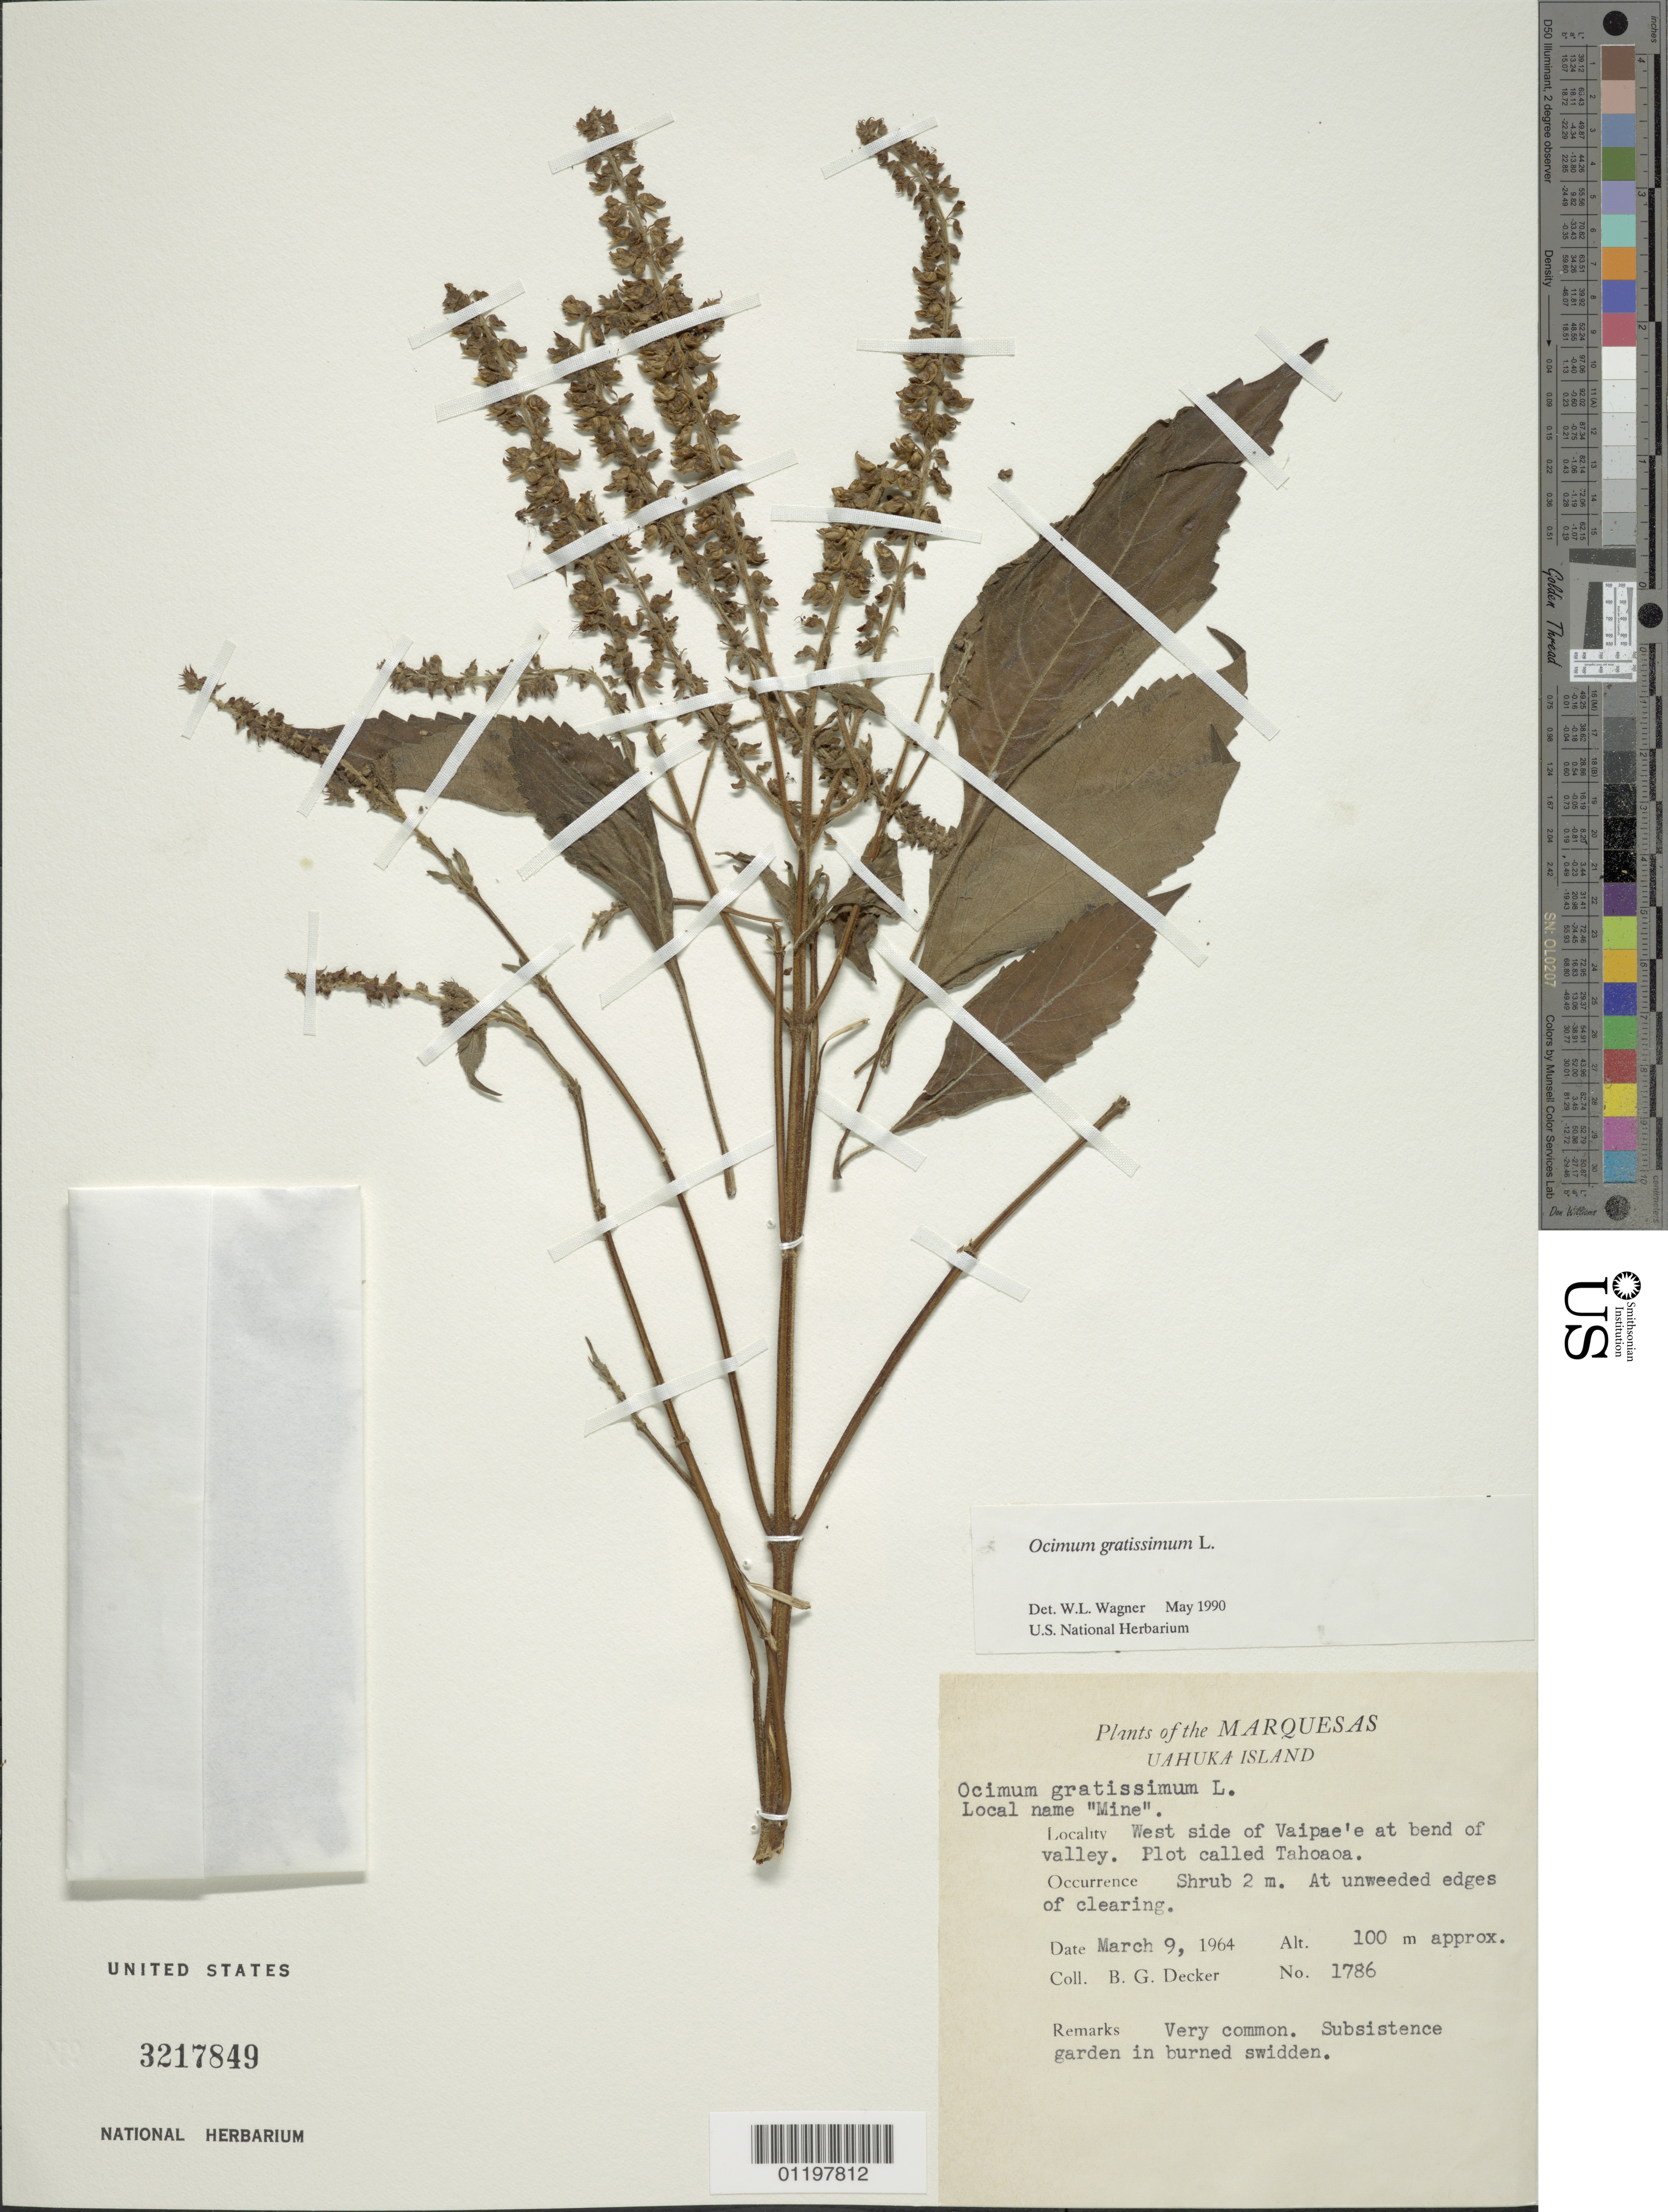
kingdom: Plantae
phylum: Tracheophyta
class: Magnoliopsida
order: Lamiales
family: Lamiaceae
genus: Ocimum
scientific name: Ocimum gratissimum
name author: L.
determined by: Wagner, W. L., (BOT), Smithsonian Institution - National Museum of Natural History (UNITED STATES)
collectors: B. G. Decker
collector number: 1786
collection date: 1964-03-09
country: French Polynesia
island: Ua Huka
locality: W side of Vaipae'e at bend in valley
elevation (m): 100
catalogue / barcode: US 3217849